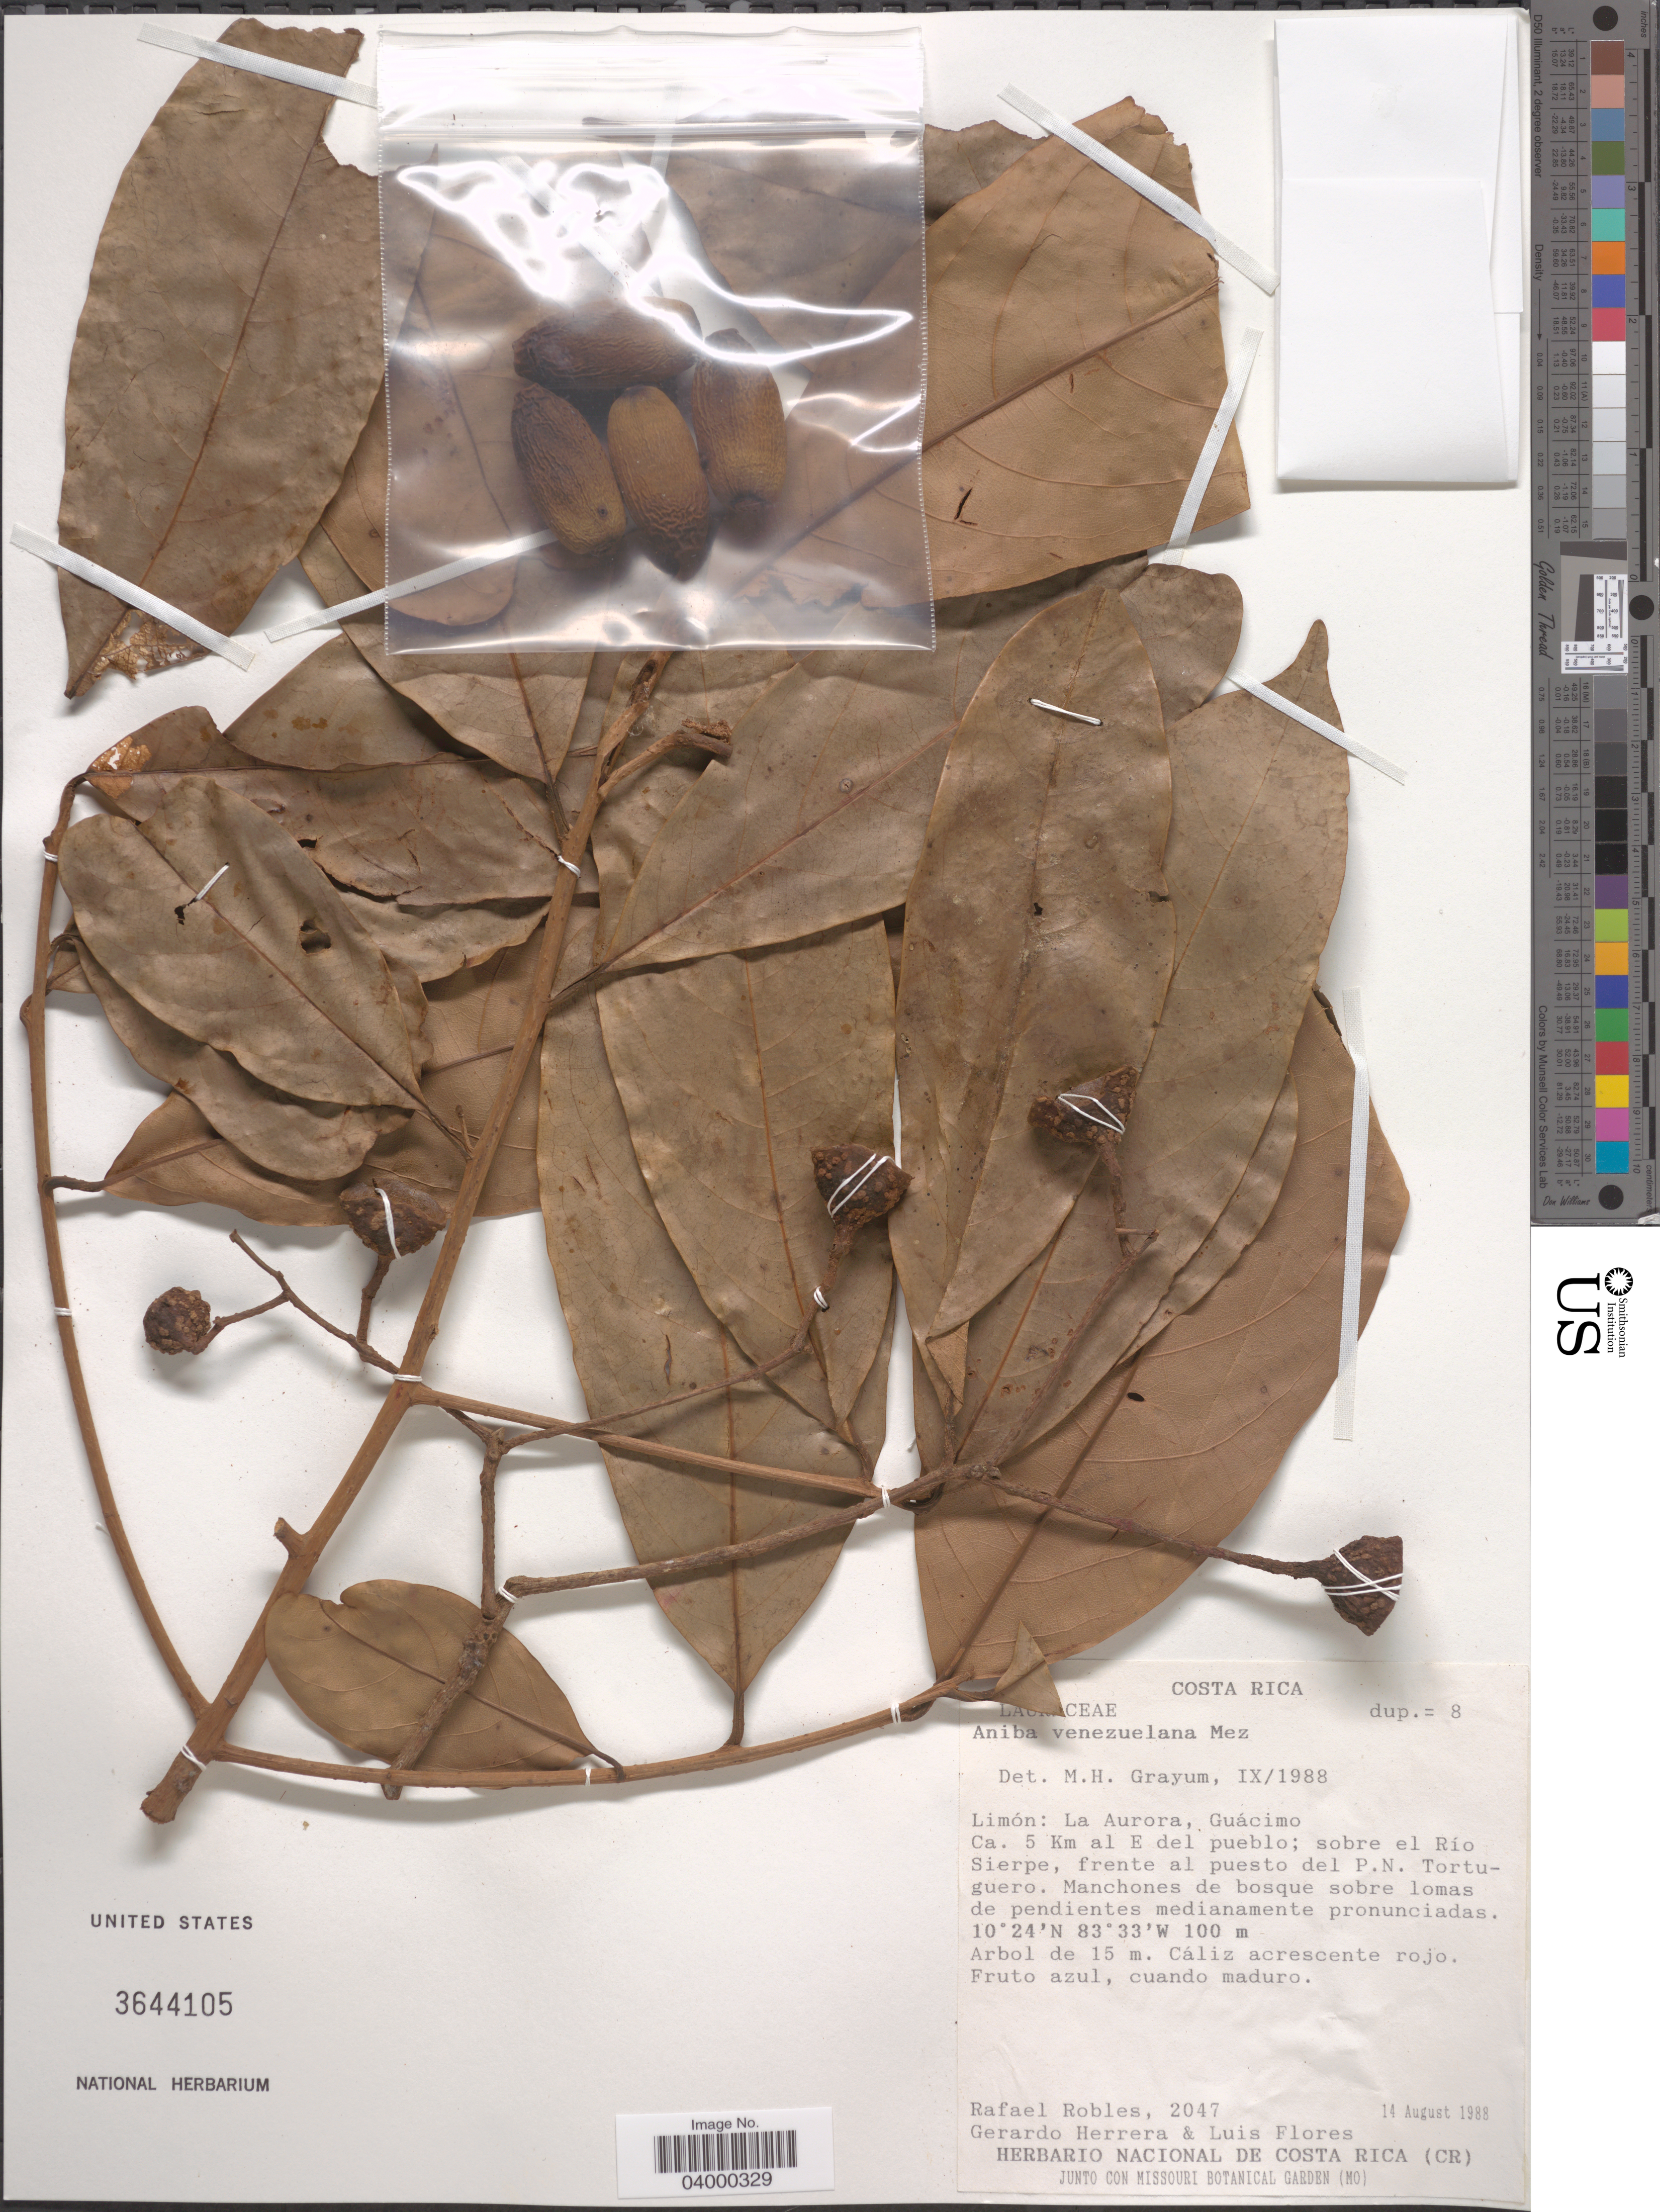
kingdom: Plantae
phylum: Tracheophyta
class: Magnoliopsida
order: Laurales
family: Lauraceae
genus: Aniba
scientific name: Aniba venezuelana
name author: Mez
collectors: R. Robles, G. Herrera & L. Flores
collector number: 2047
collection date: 1988-08-14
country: Costa Rica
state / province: Limón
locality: La Aurora, Guácimo. Ca. 5 Km al E del pueblo; sobre el Río Sierpe, frente al puesto del P.N. Tortuguero.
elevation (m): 100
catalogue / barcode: US 3644105